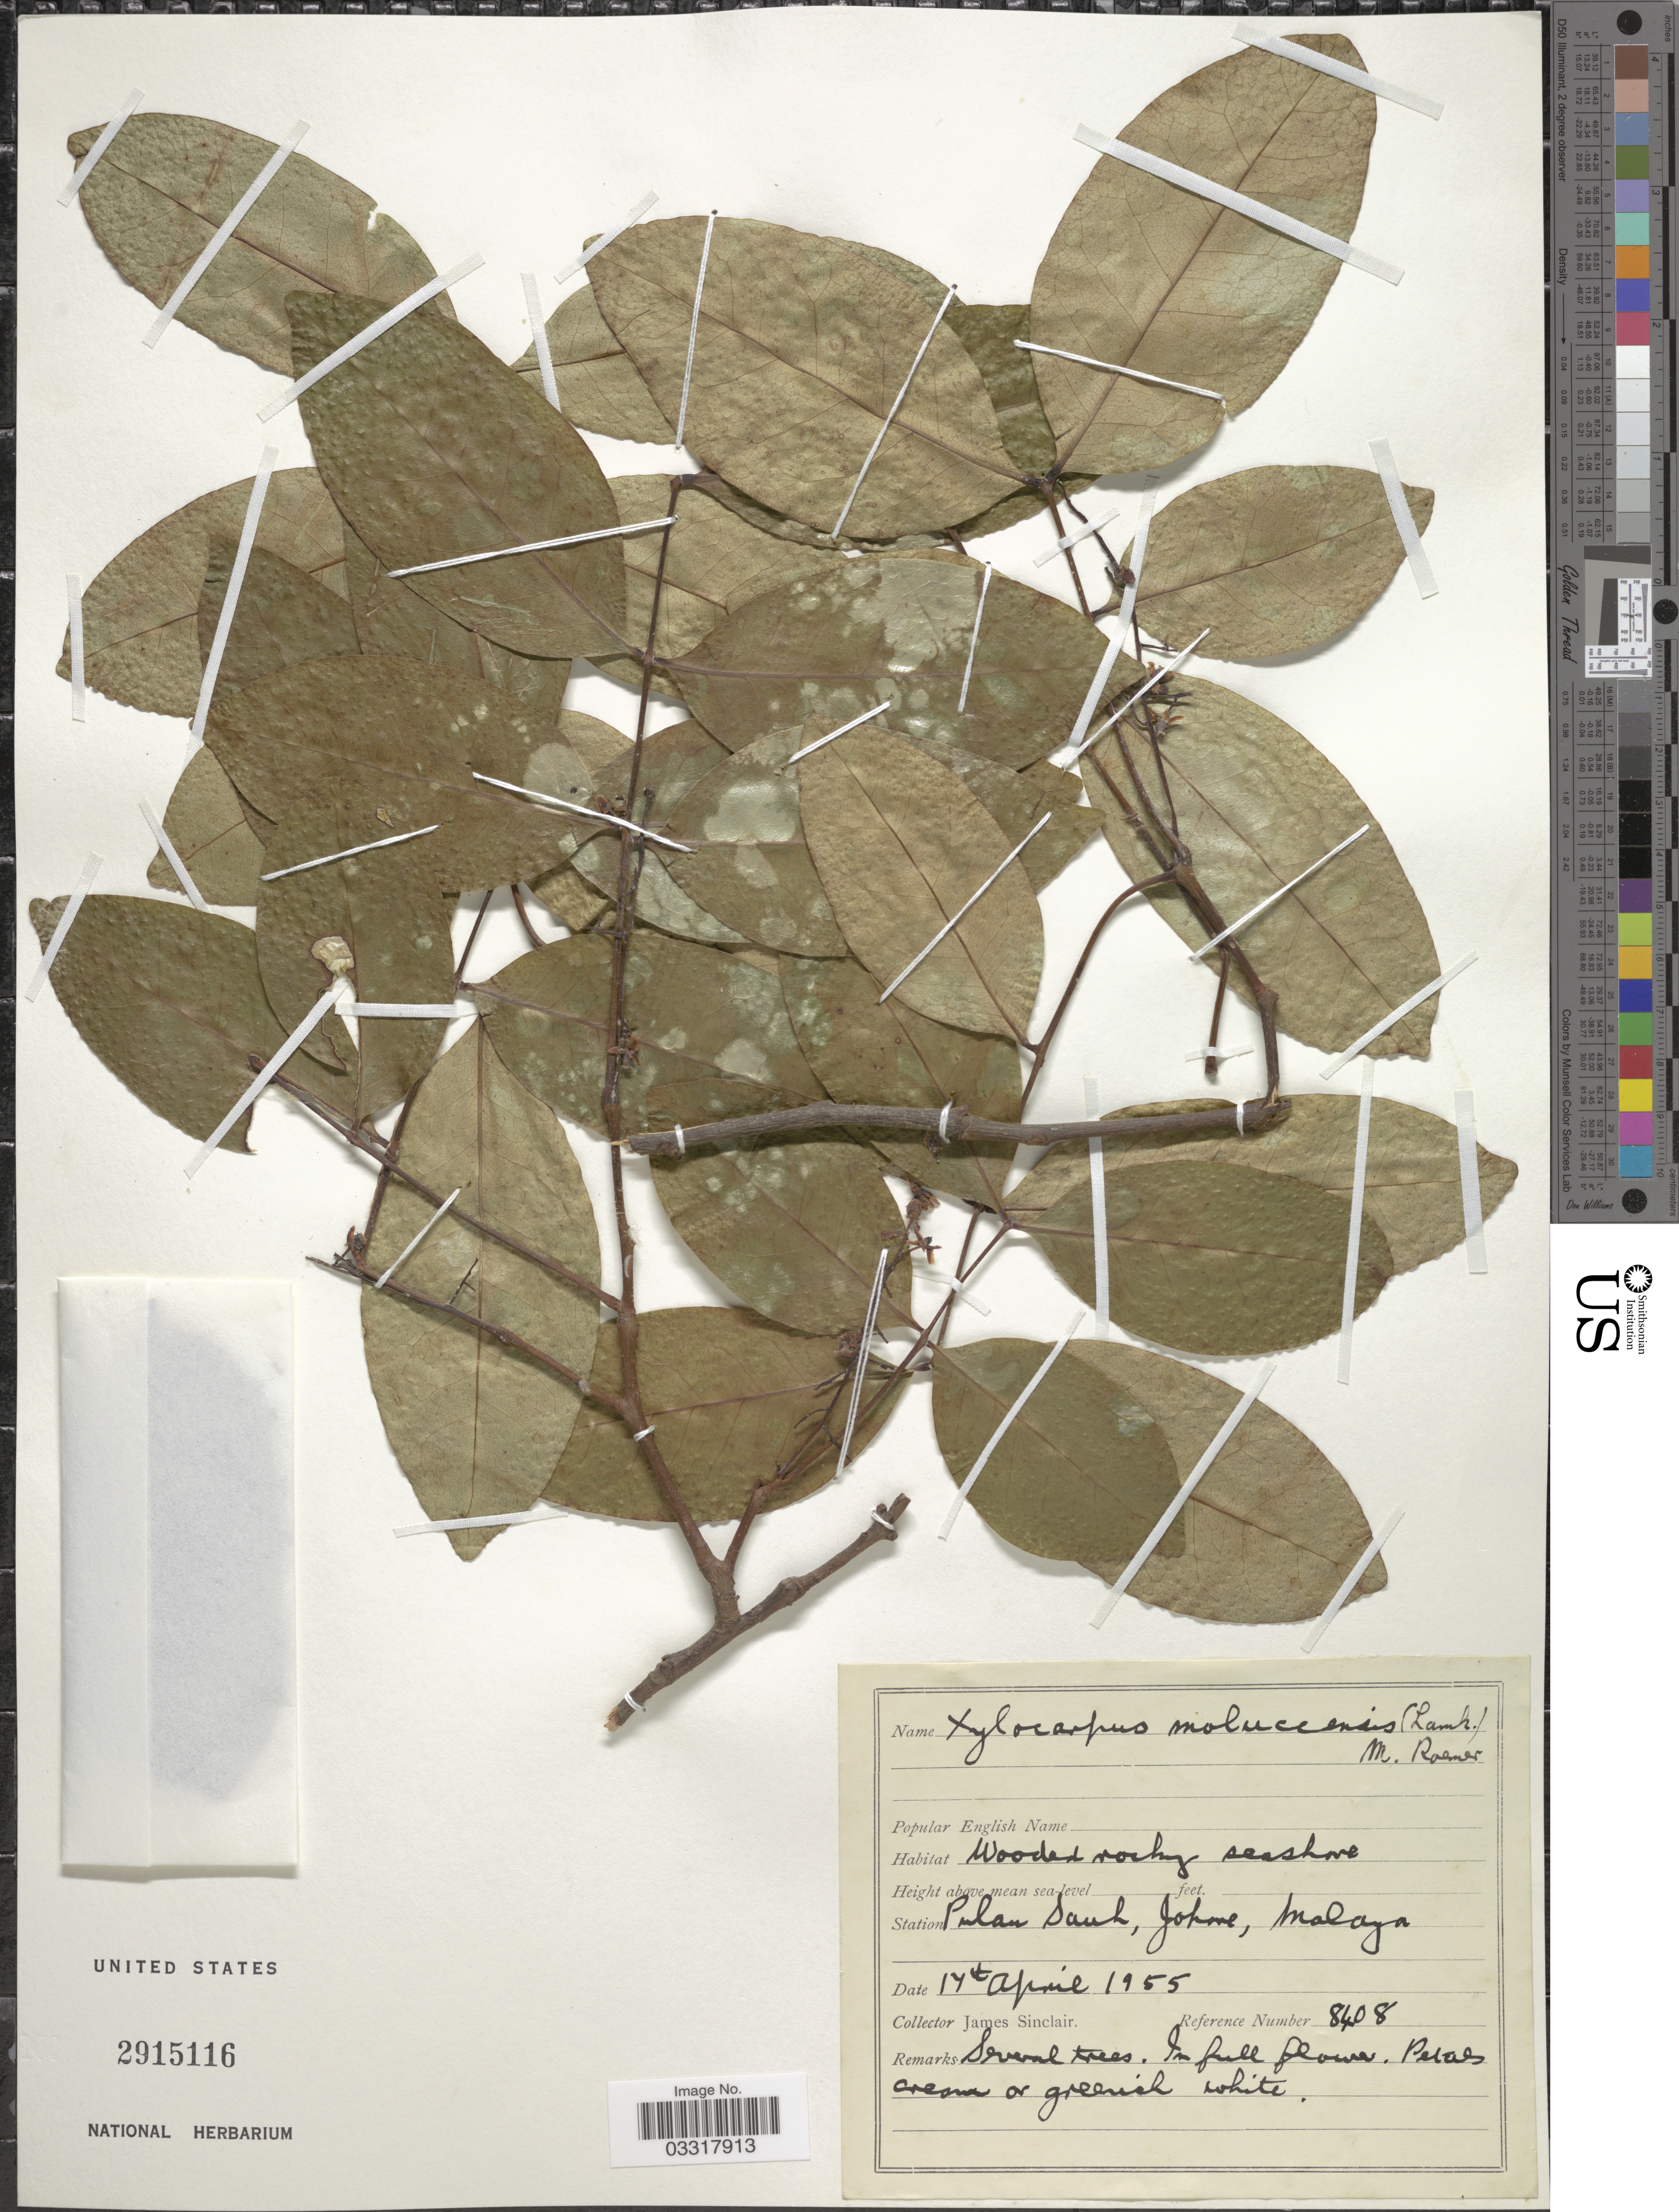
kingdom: Plantae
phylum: Tracheophyta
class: Magnoliopsida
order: Sapindales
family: Meliaceae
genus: Xylocarpus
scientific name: Xylocarpus moluccensis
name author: (Lam.) M. Roem.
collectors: J. Sinclair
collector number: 8408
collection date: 1955-04-17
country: Malaysia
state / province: Johor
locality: Station Pulau Sauh, Johore, Malaya.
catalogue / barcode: US 2915116